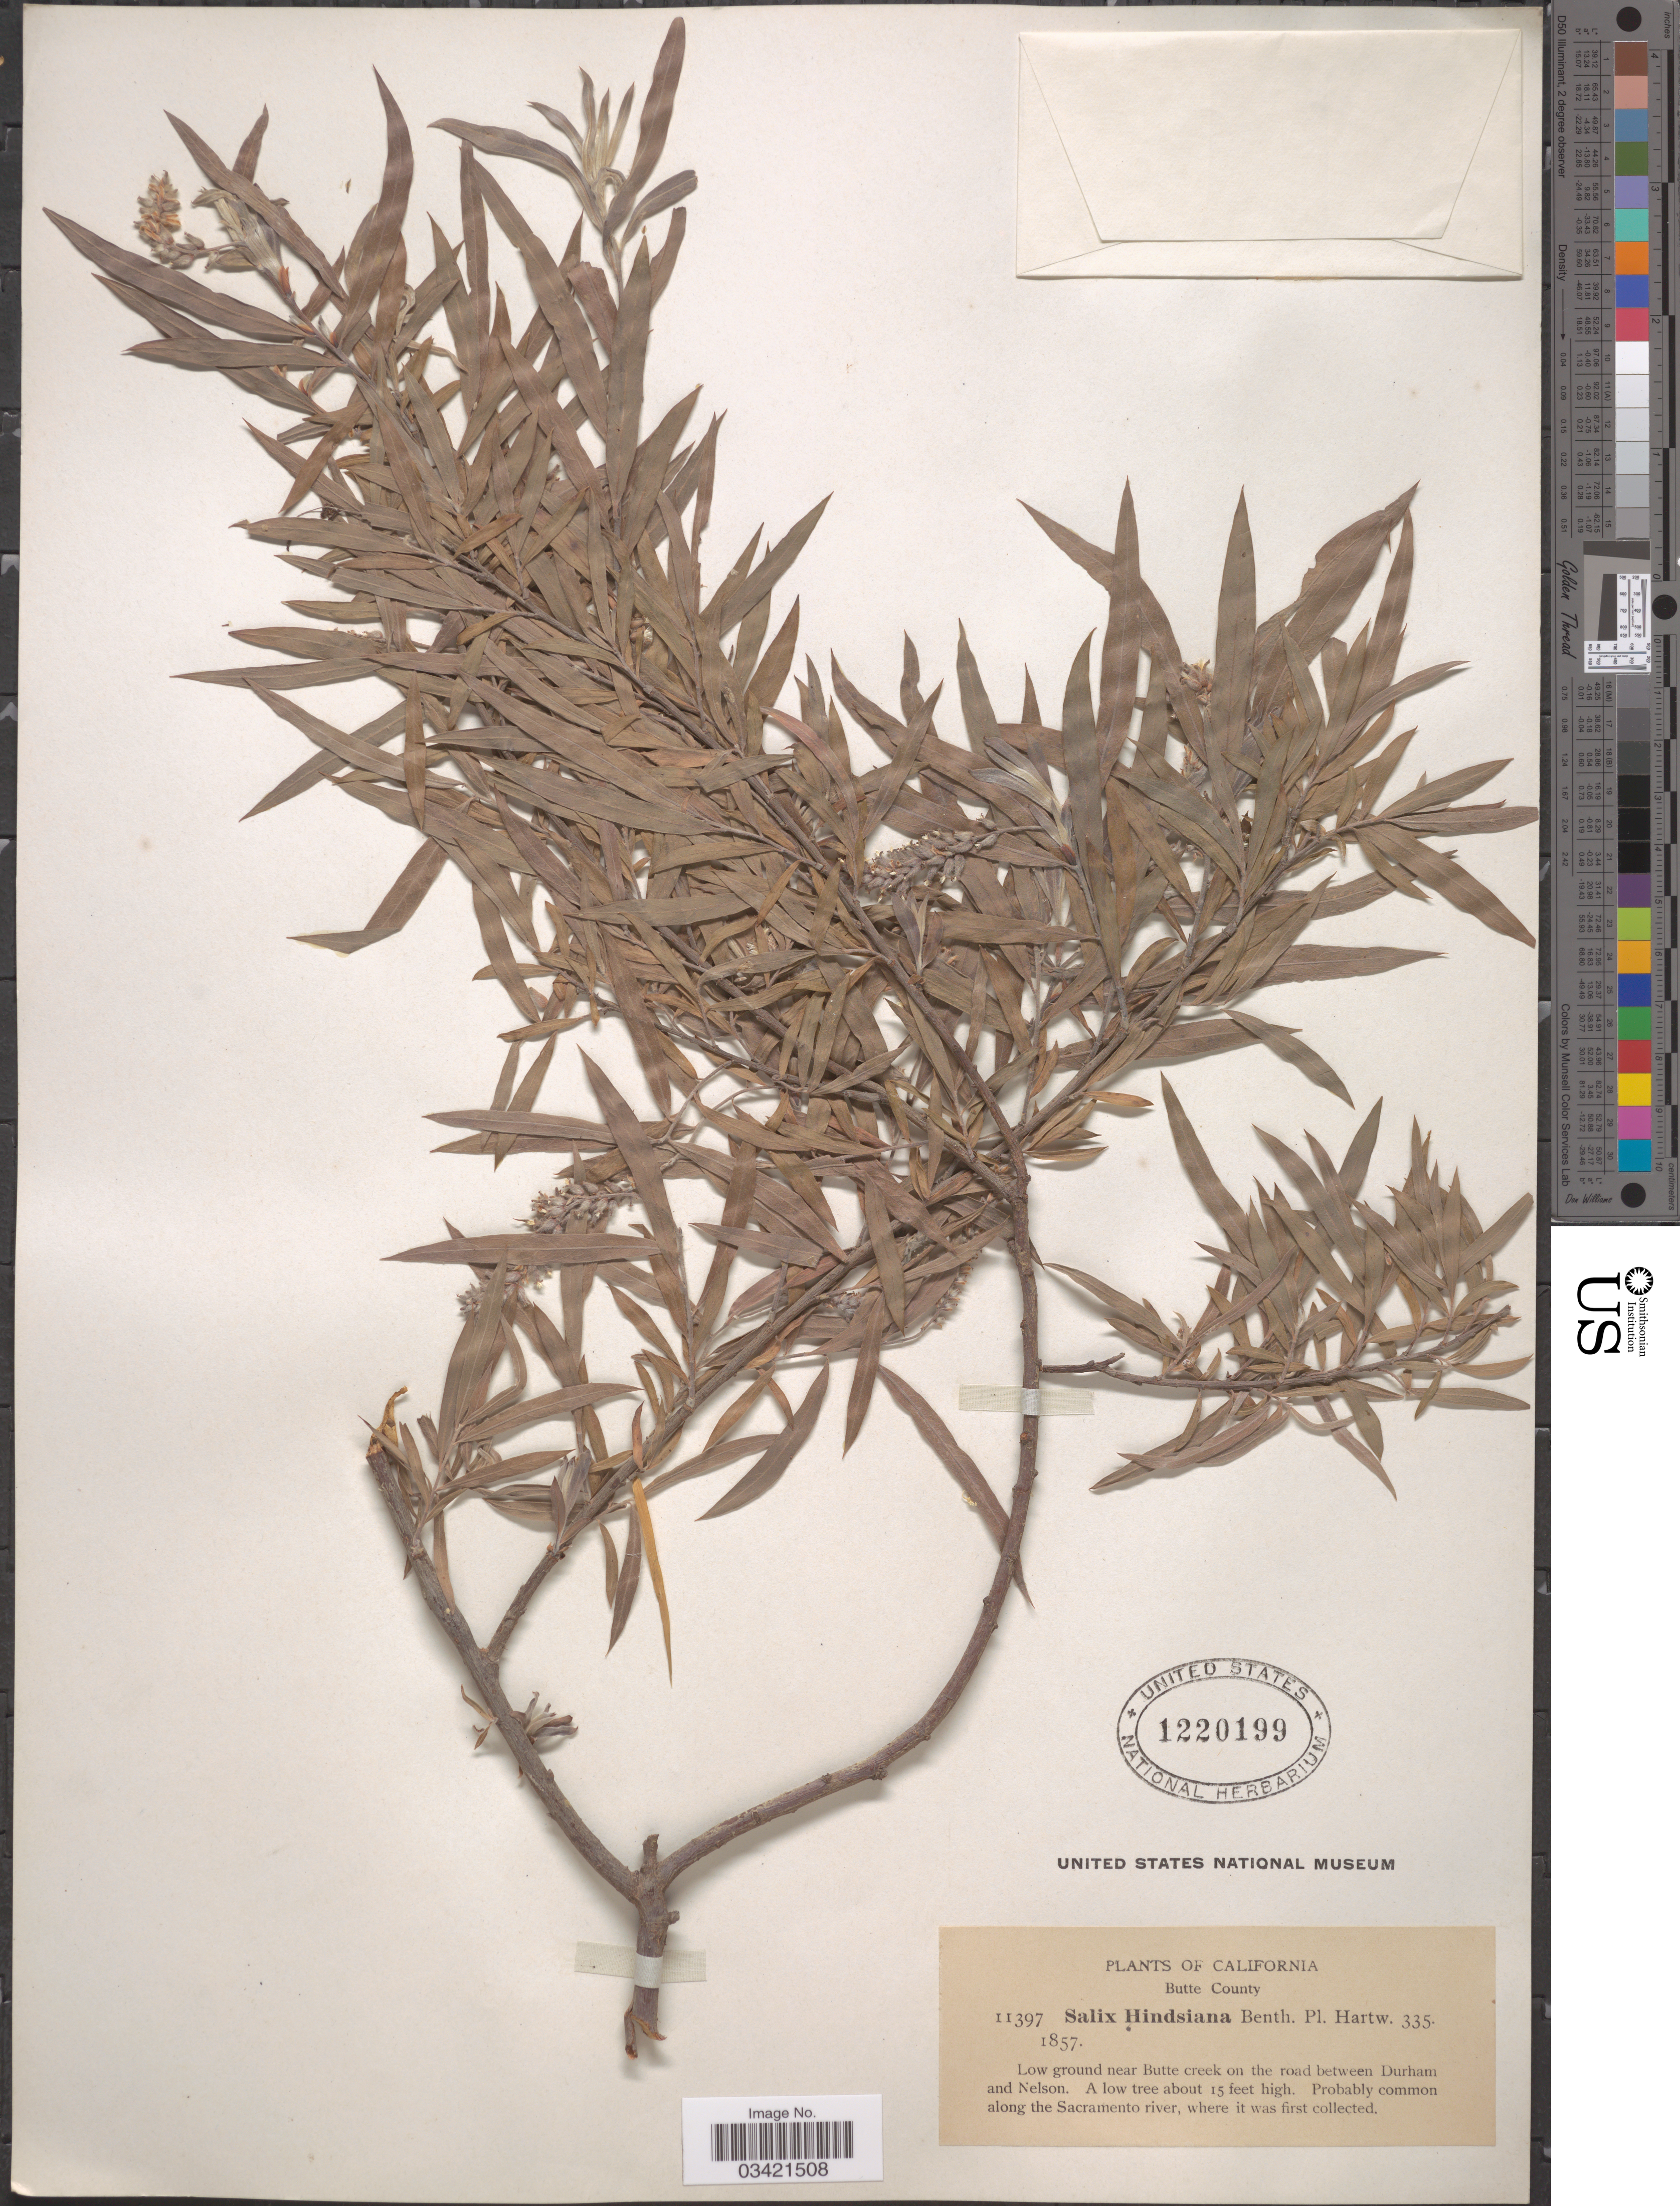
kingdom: Plantae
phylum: Tracheophyta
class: Magnoliopsida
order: Malpighiales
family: Salicaceae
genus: Salix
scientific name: Salix hindsiana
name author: Benth.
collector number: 11397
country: United States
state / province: California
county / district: Butte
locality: Butte County. Low ground near Butte creek on the road between Durham and Nelson. Probably common along the Sacramento river.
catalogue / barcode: US 1220199